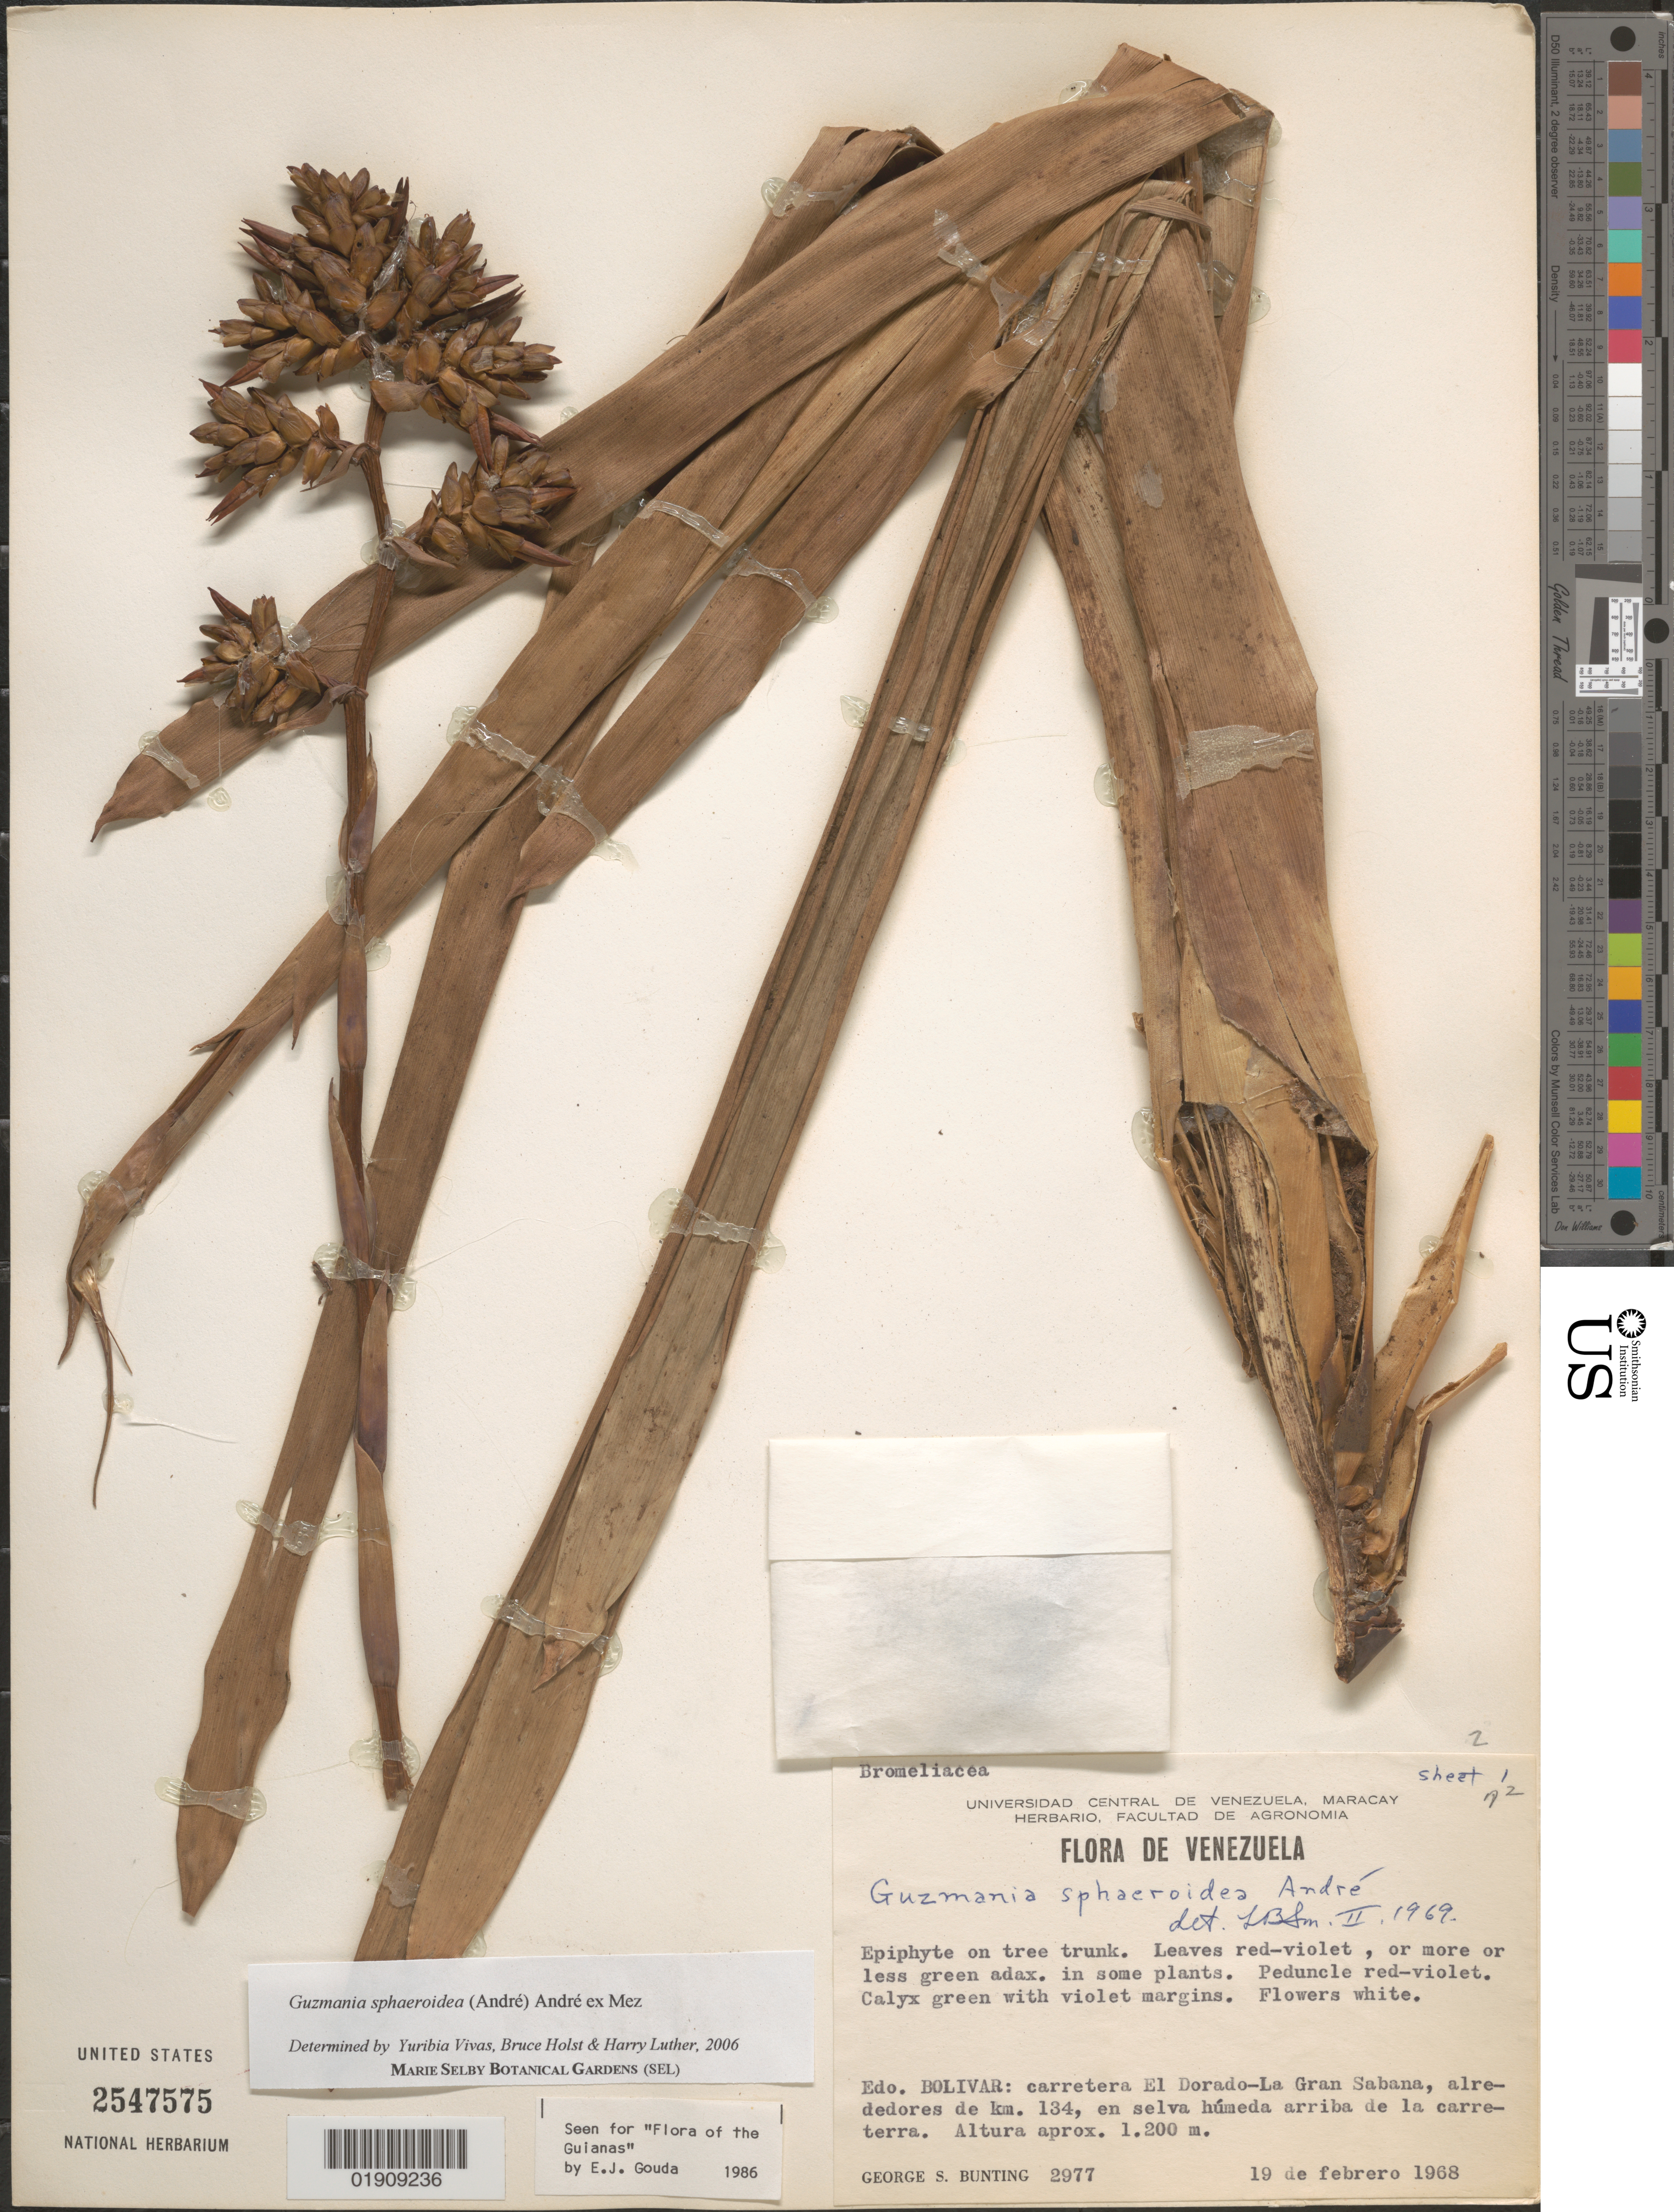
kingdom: Plantae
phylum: Tracheophyta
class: Liliopsida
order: Poales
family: Bromeliaceae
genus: Guzmania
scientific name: Guzmania sphaeroidea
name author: (André) André ex Mez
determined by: Vivas, Yuribia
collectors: G. S. Bunting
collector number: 2977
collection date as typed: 19-Feb-68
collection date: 1968-02-19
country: Venezuela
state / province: Bolívar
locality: El Dorado-La Gran Sabana road, km 134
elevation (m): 1200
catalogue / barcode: US 2547575